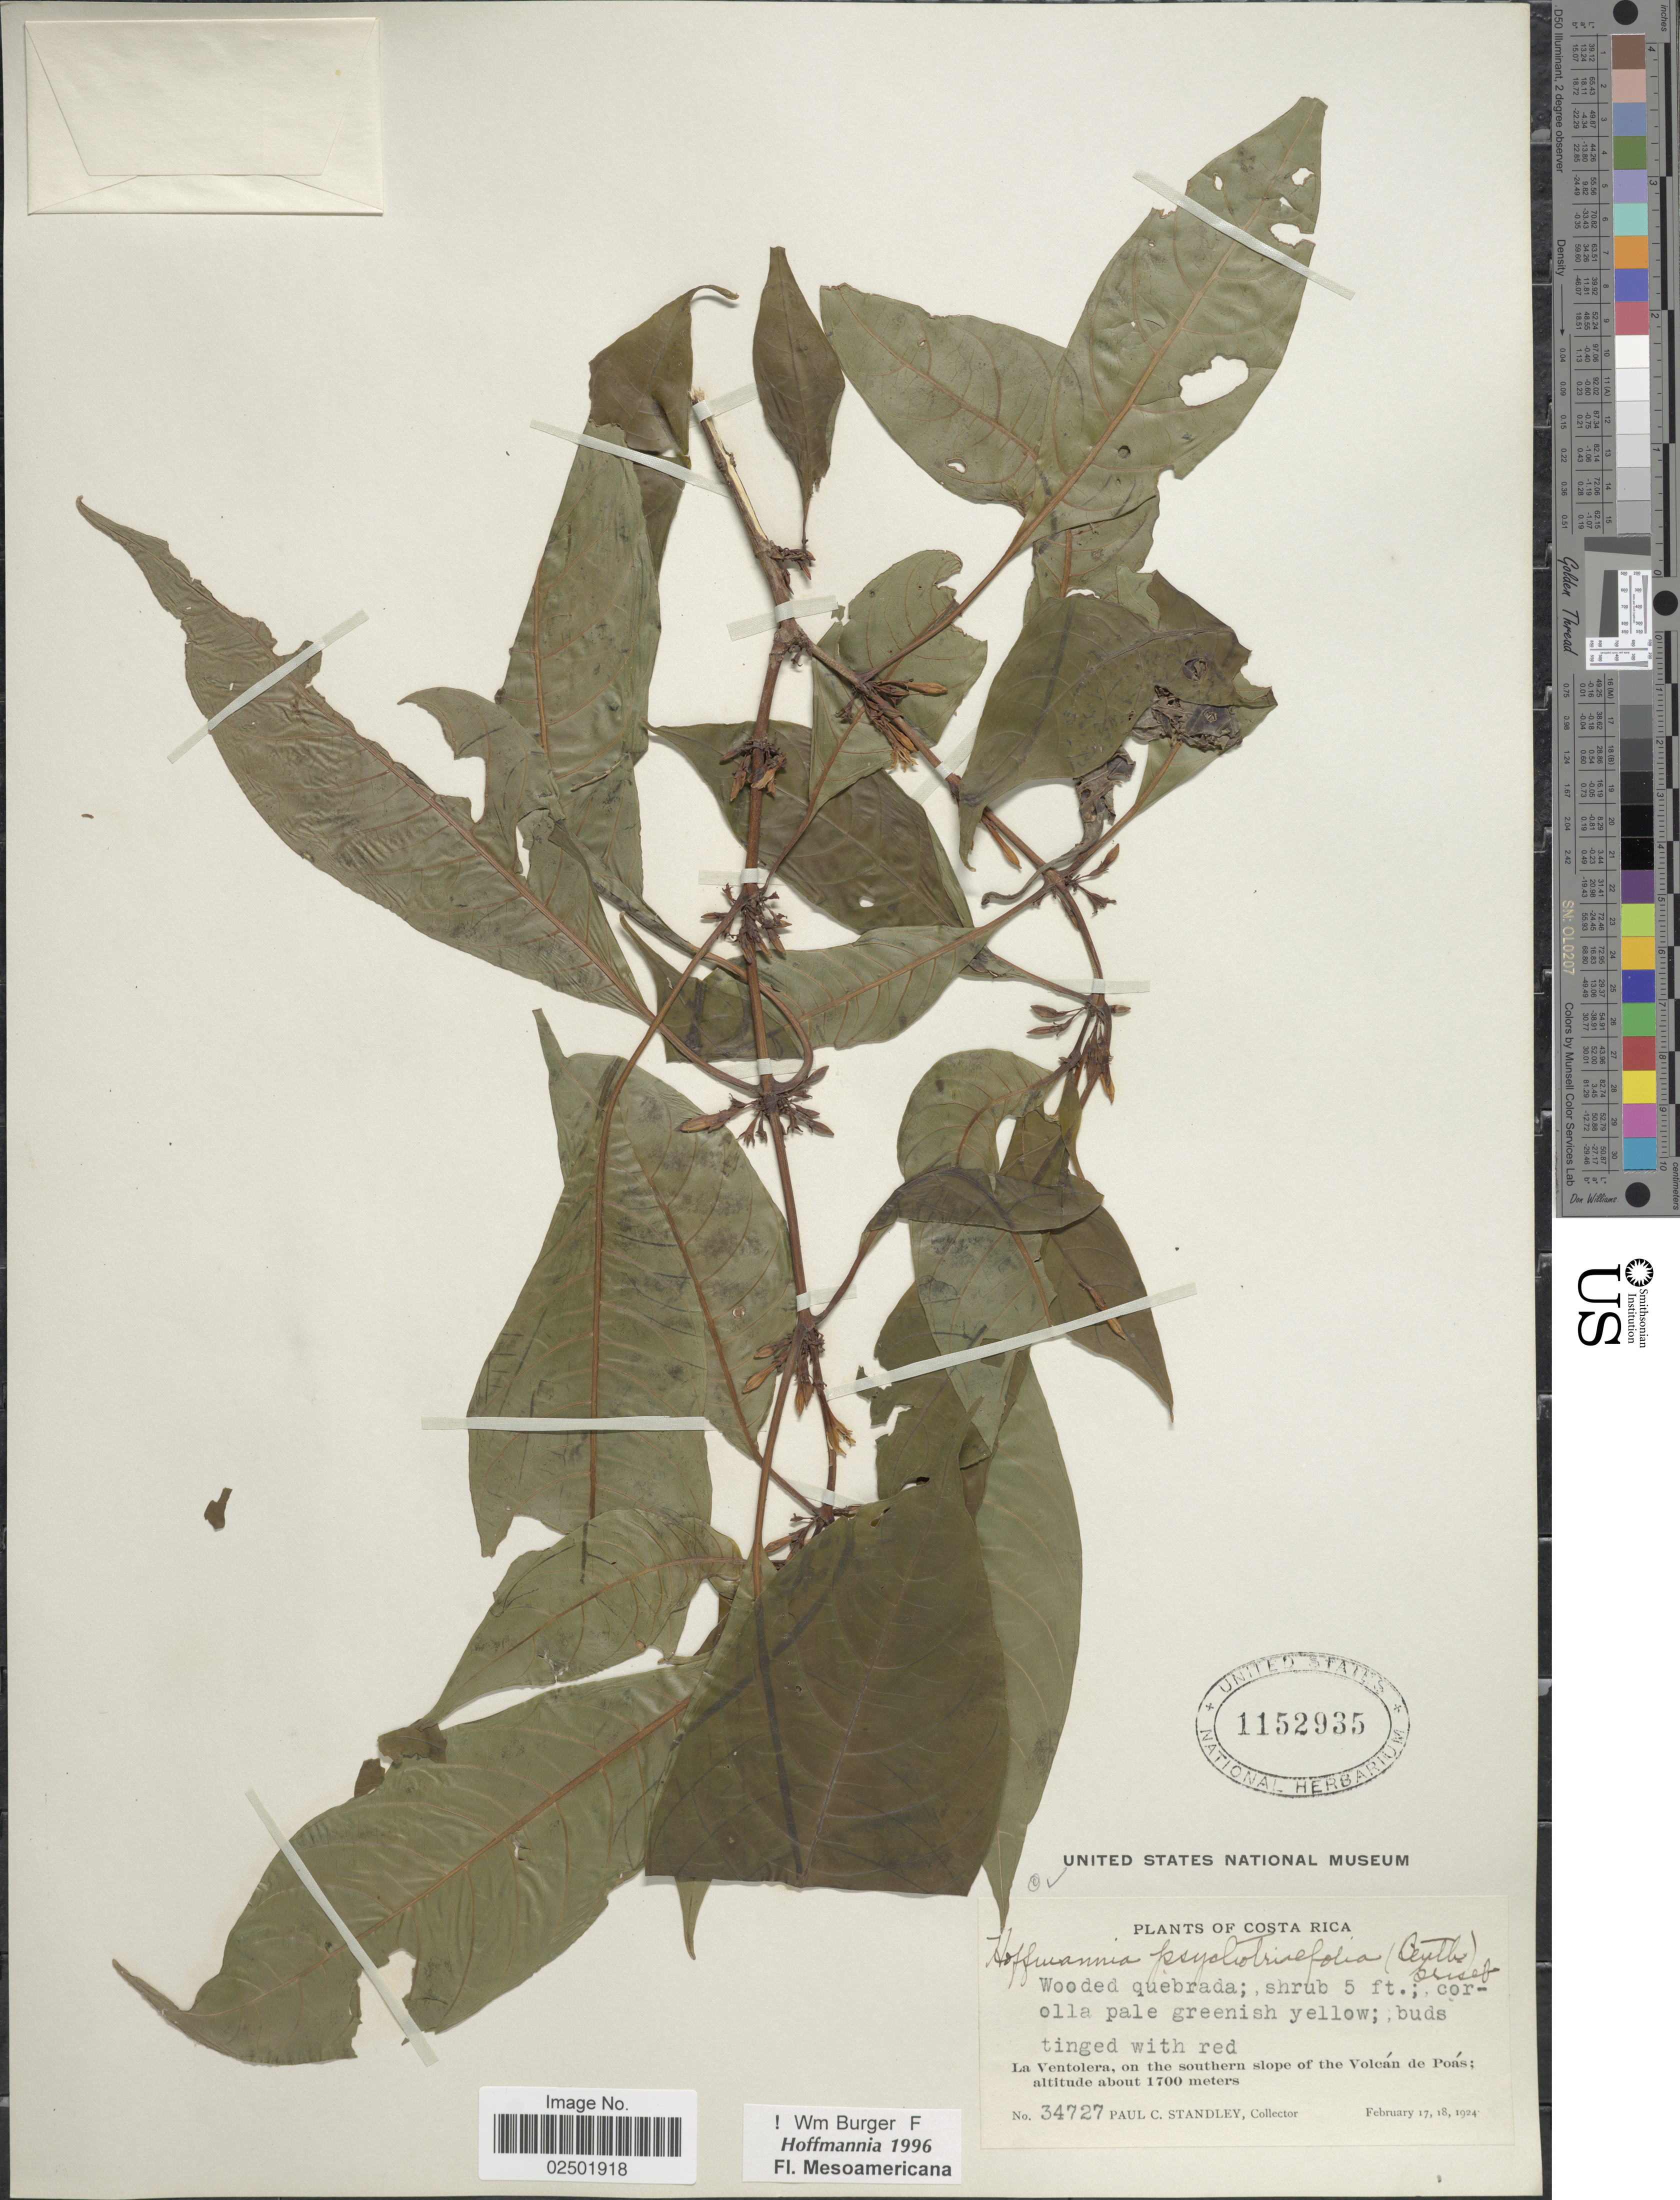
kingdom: Plantae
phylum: Tracheophyta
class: Magnoliopsida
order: Gentianales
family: Rubiaceae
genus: Hoffmannia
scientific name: Hoffmannia psychotriifolia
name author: (Benth.) Griseb.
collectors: P. C. Standley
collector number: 34727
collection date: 1924-02-17/1924-02-18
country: Costa Rica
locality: La Ventolera, on the southern slope of the Volcán de Poás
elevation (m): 1700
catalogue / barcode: US 1152935